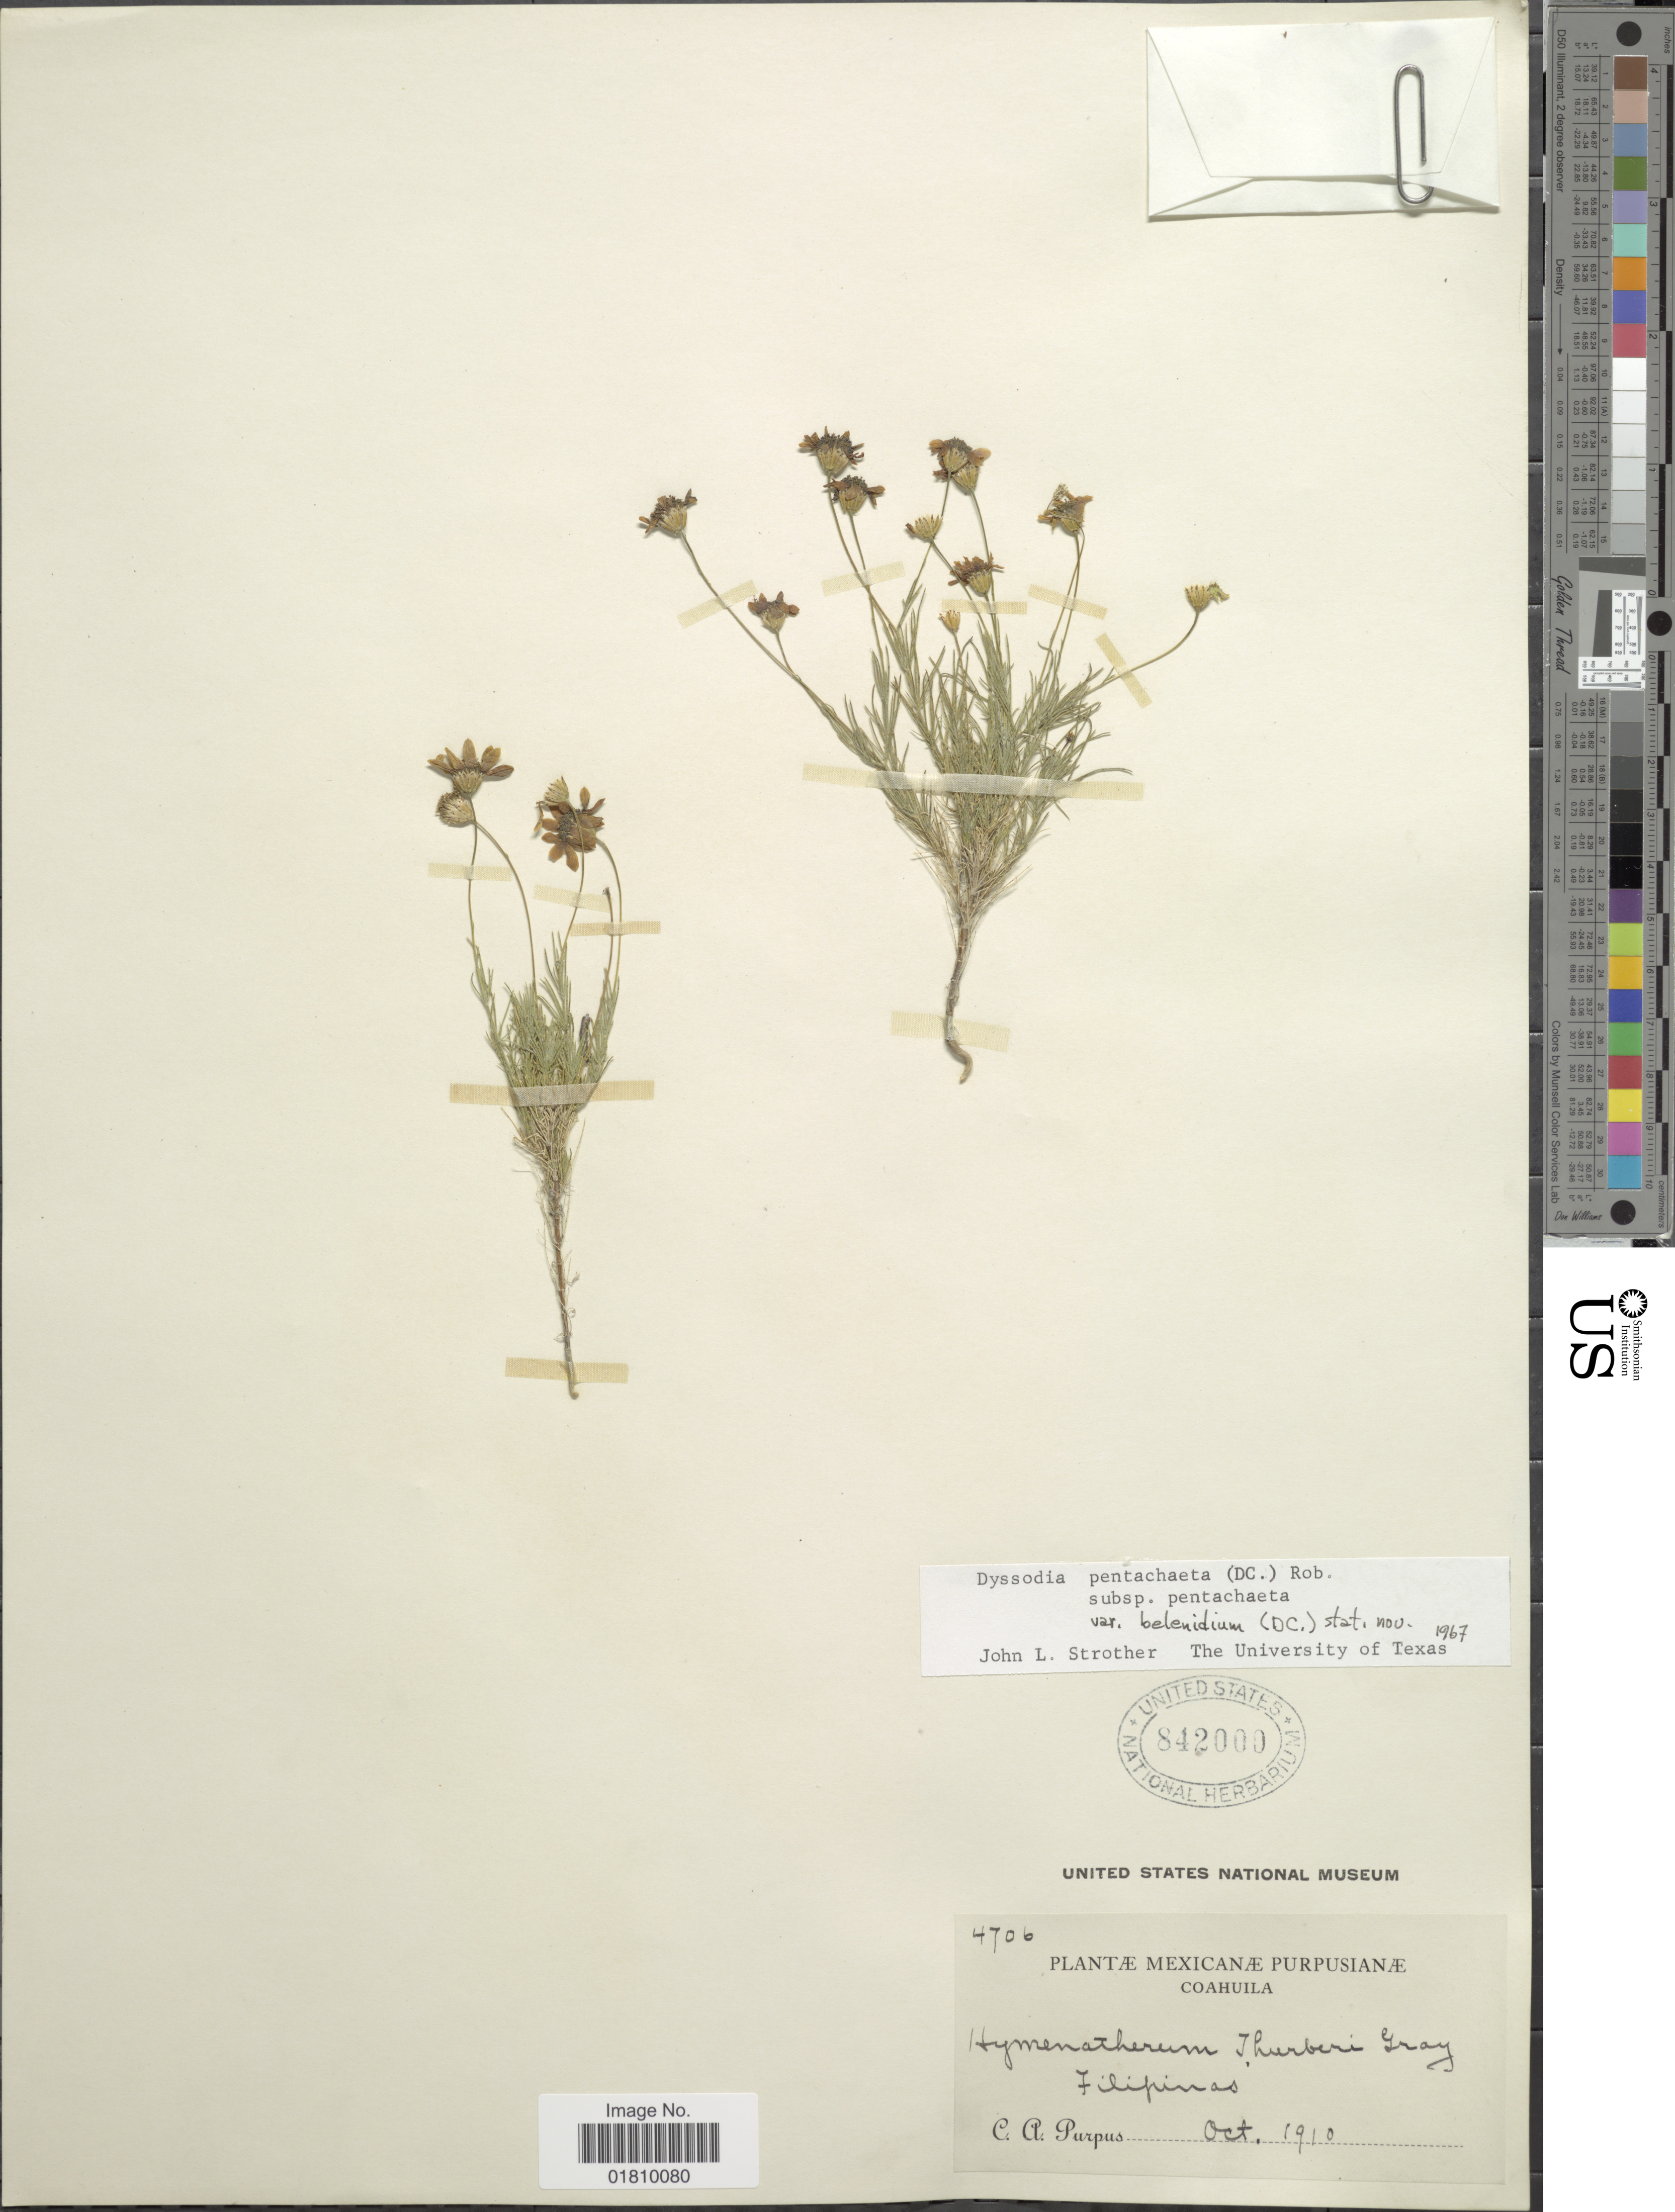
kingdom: Plantae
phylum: Tracheophyta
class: Magnoliopsida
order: Asterales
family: Asteraceae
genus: Thymophylla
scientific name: Thymophylla pentachaeta var. belenidium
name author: (DC.) Strother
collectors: C. A. Purpus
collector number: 4706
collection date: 1910-10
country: Mexico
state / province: Coahuila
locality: Filipinas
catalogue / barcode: US 842000